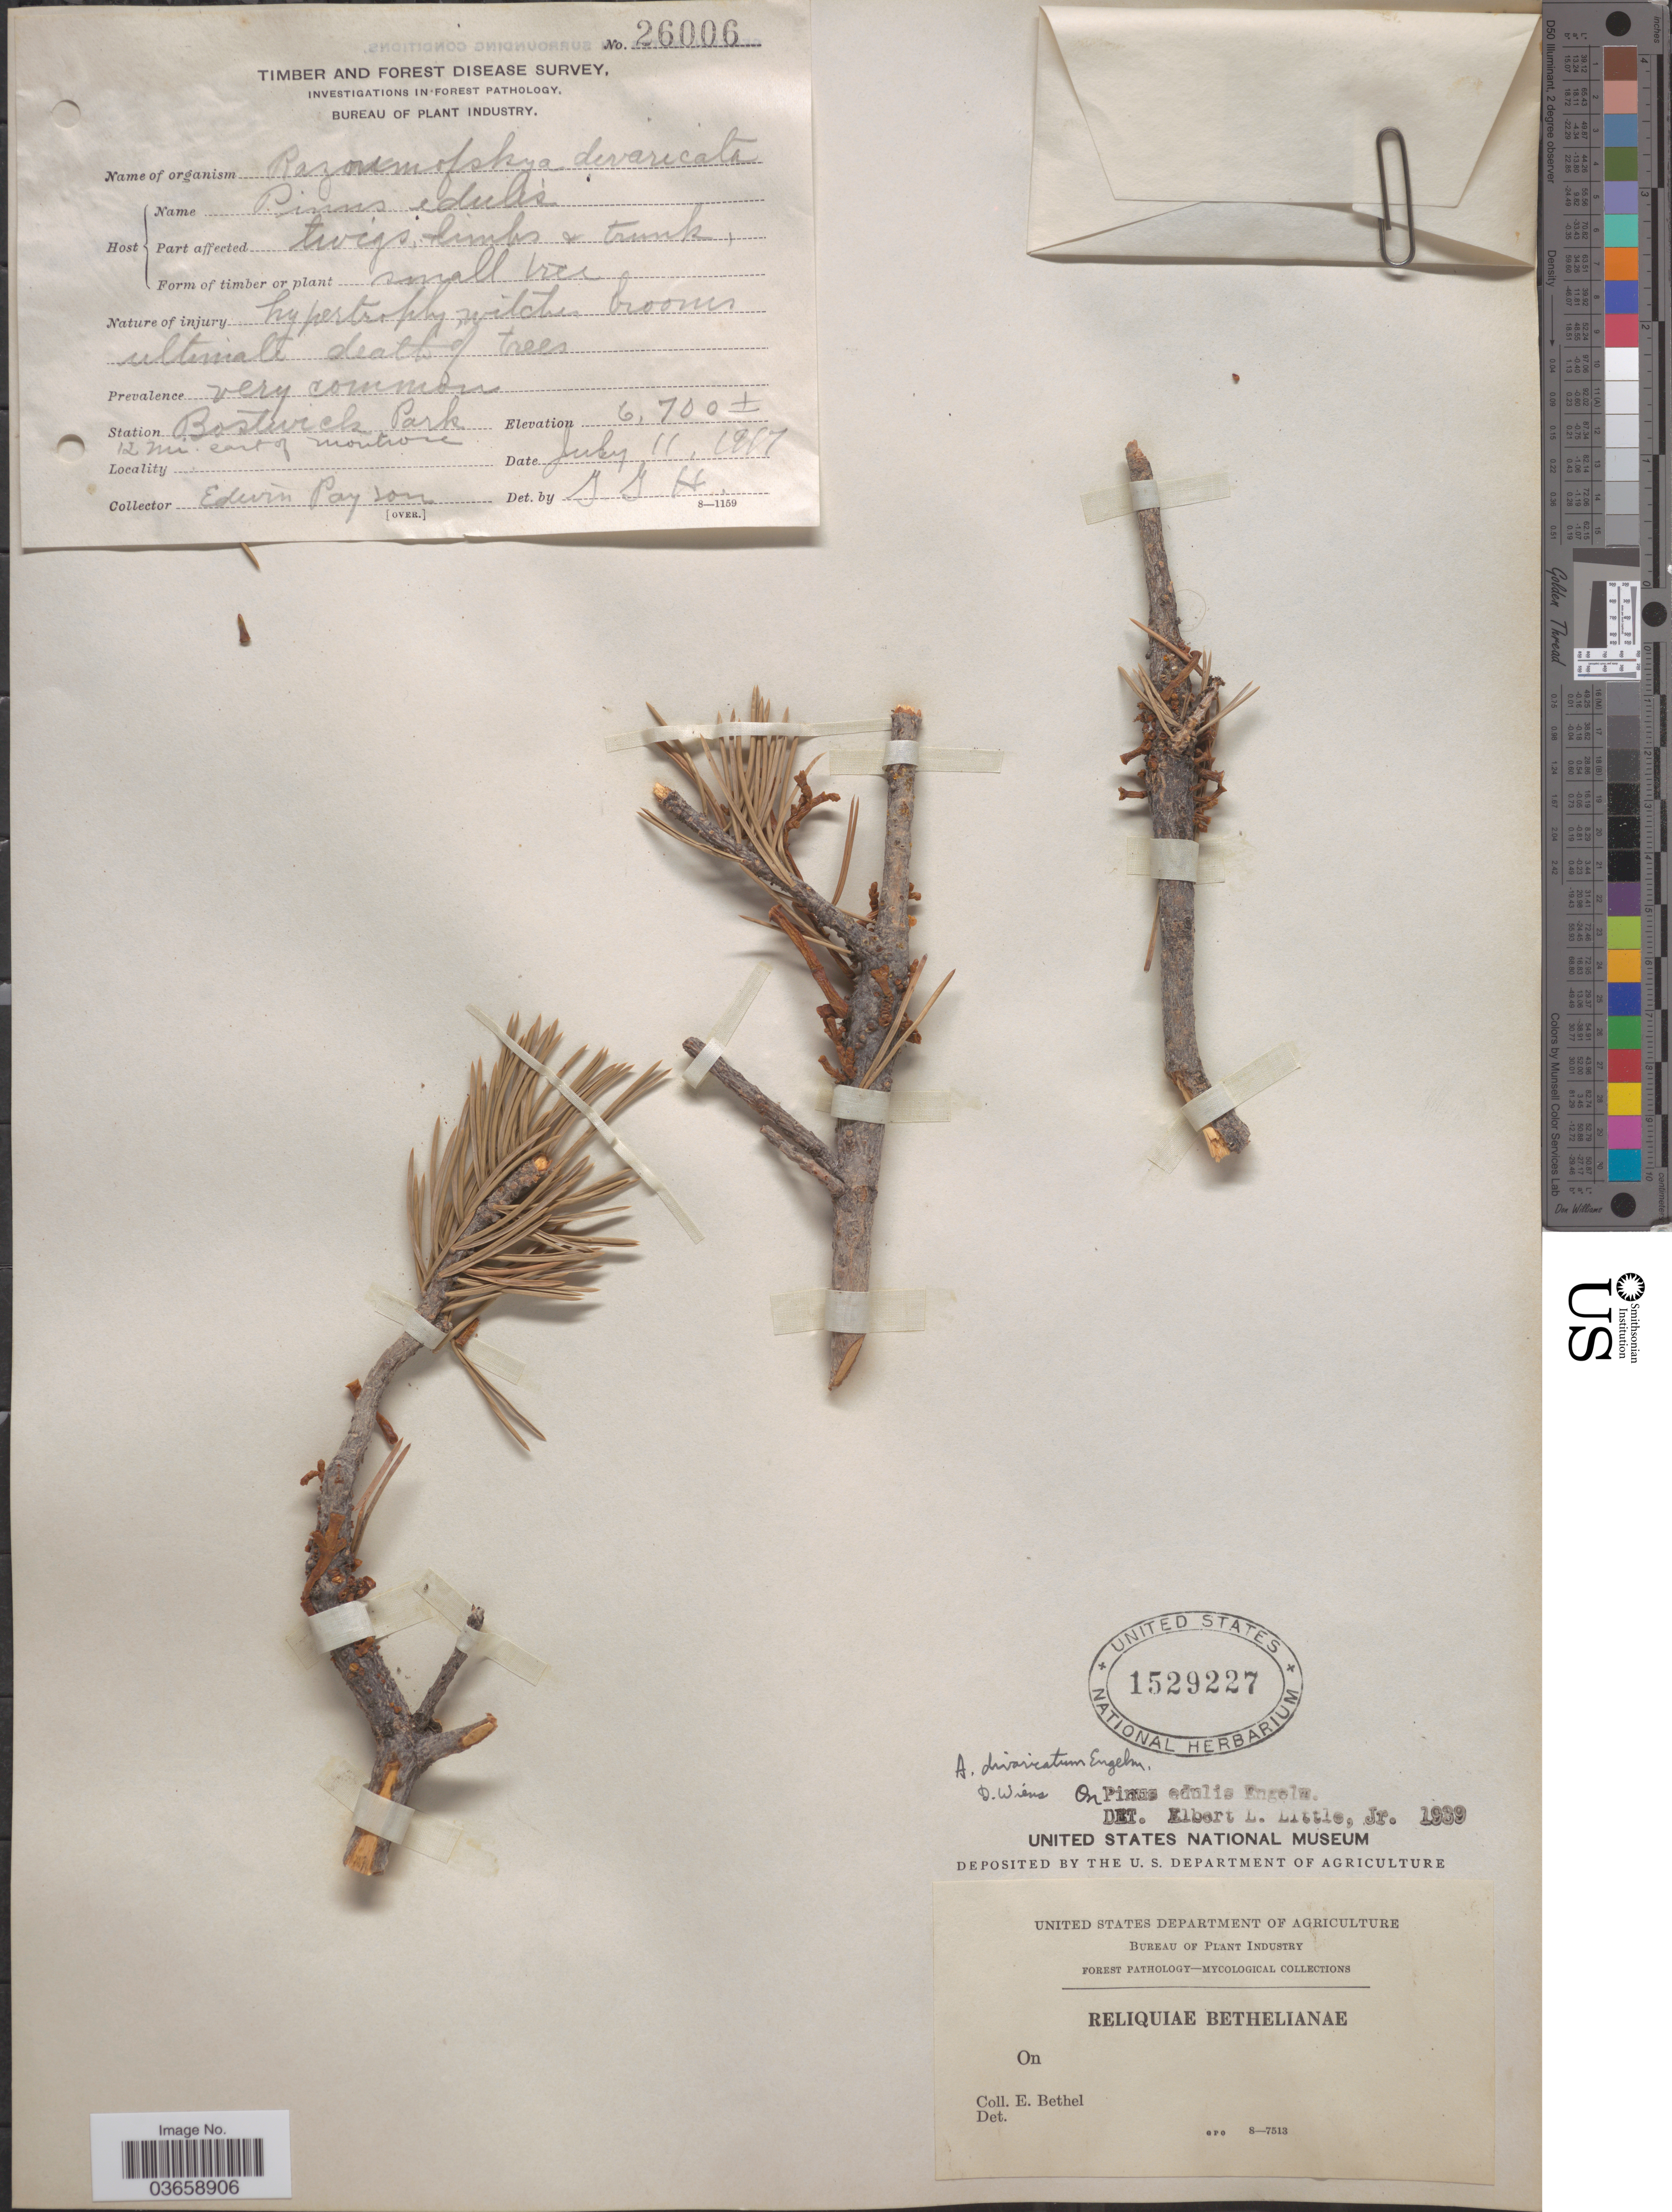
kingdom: Plantae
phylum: Tracheophyta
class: Magnoliopsida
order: Santalales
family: Viscaceae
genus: Arceuthobium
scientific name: Arceuthobium campylopodum f. divaricatum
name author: (Engelm.) L.S. Gill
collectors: E. Bethel & E. B. Payson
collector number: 26006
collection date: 1917-07-11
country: United States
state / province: Colorado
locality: Bostwick Park. 12 mi. east of Montrose.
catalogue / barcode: US 1529227